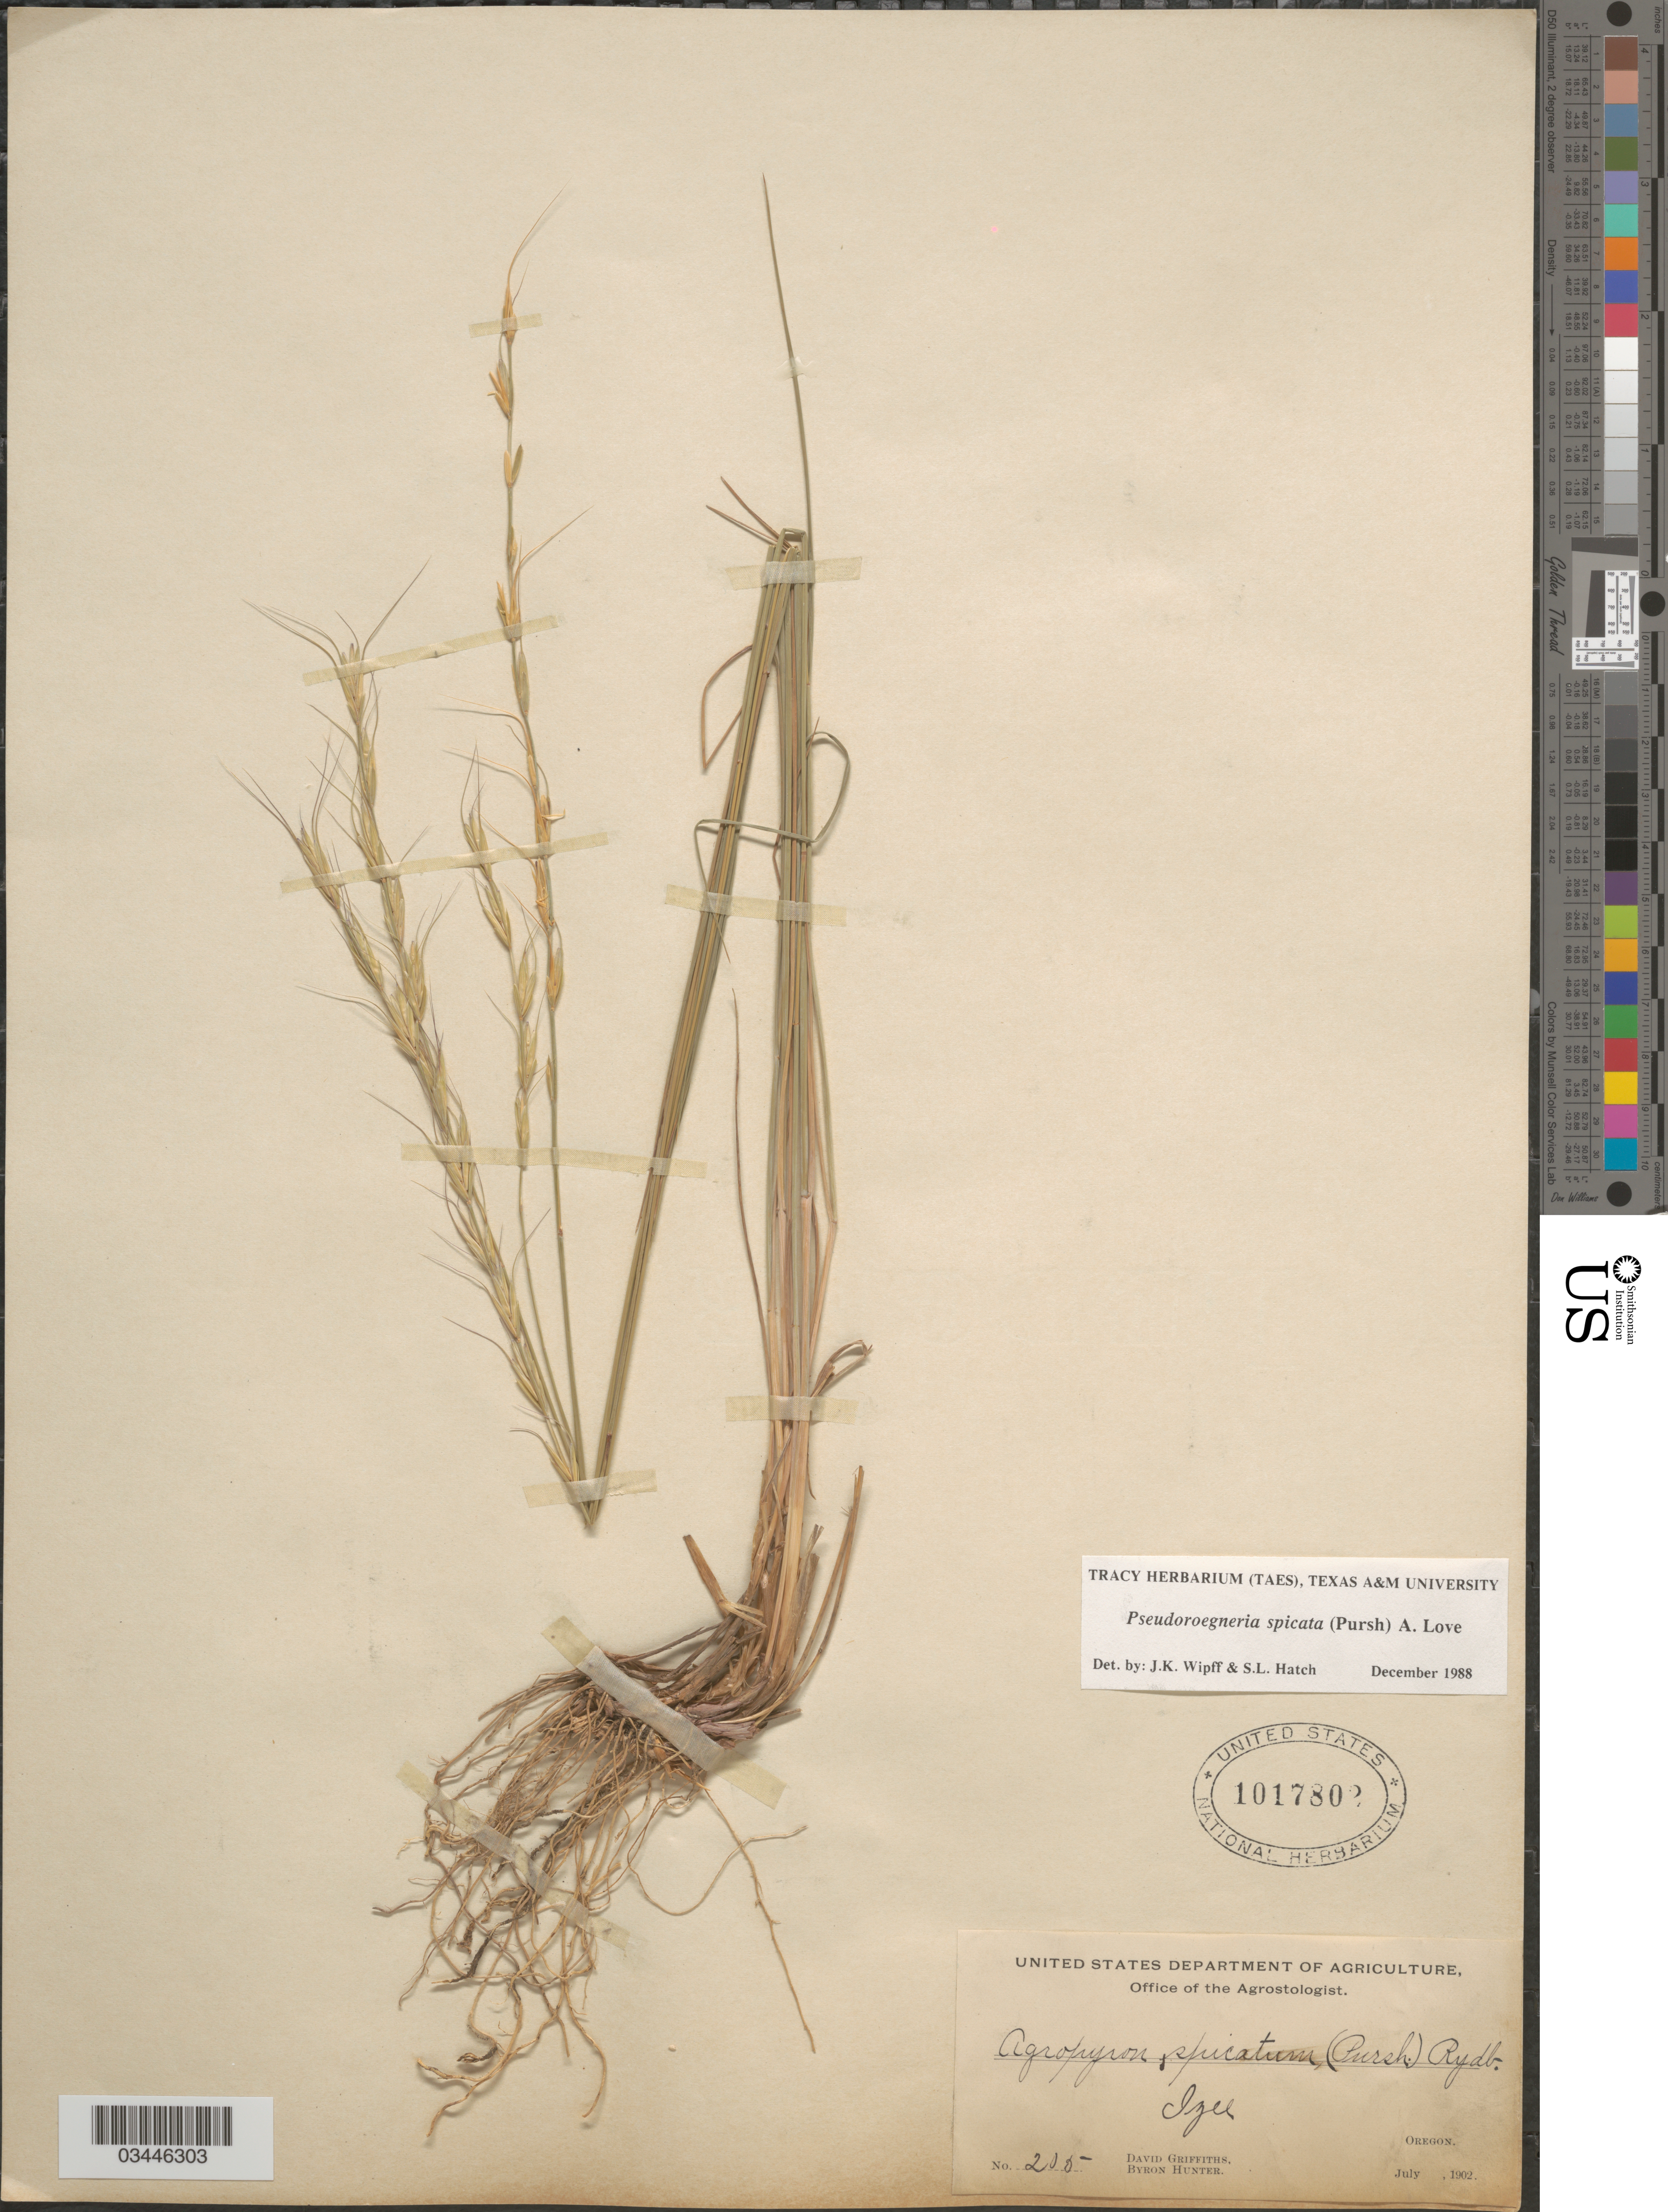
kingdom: Plantae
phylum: Tracheophyta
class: Liliopsida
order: Poales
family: Poaceae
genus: Pseudoroegneria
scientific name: Pseudoroegneria spicata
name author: (Pursh) Á. Löve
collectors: D. Griffiths & B. Hunter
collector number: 205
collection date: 1902-07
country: United States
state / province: Oregon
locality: Izee.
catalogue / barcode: US 1017802